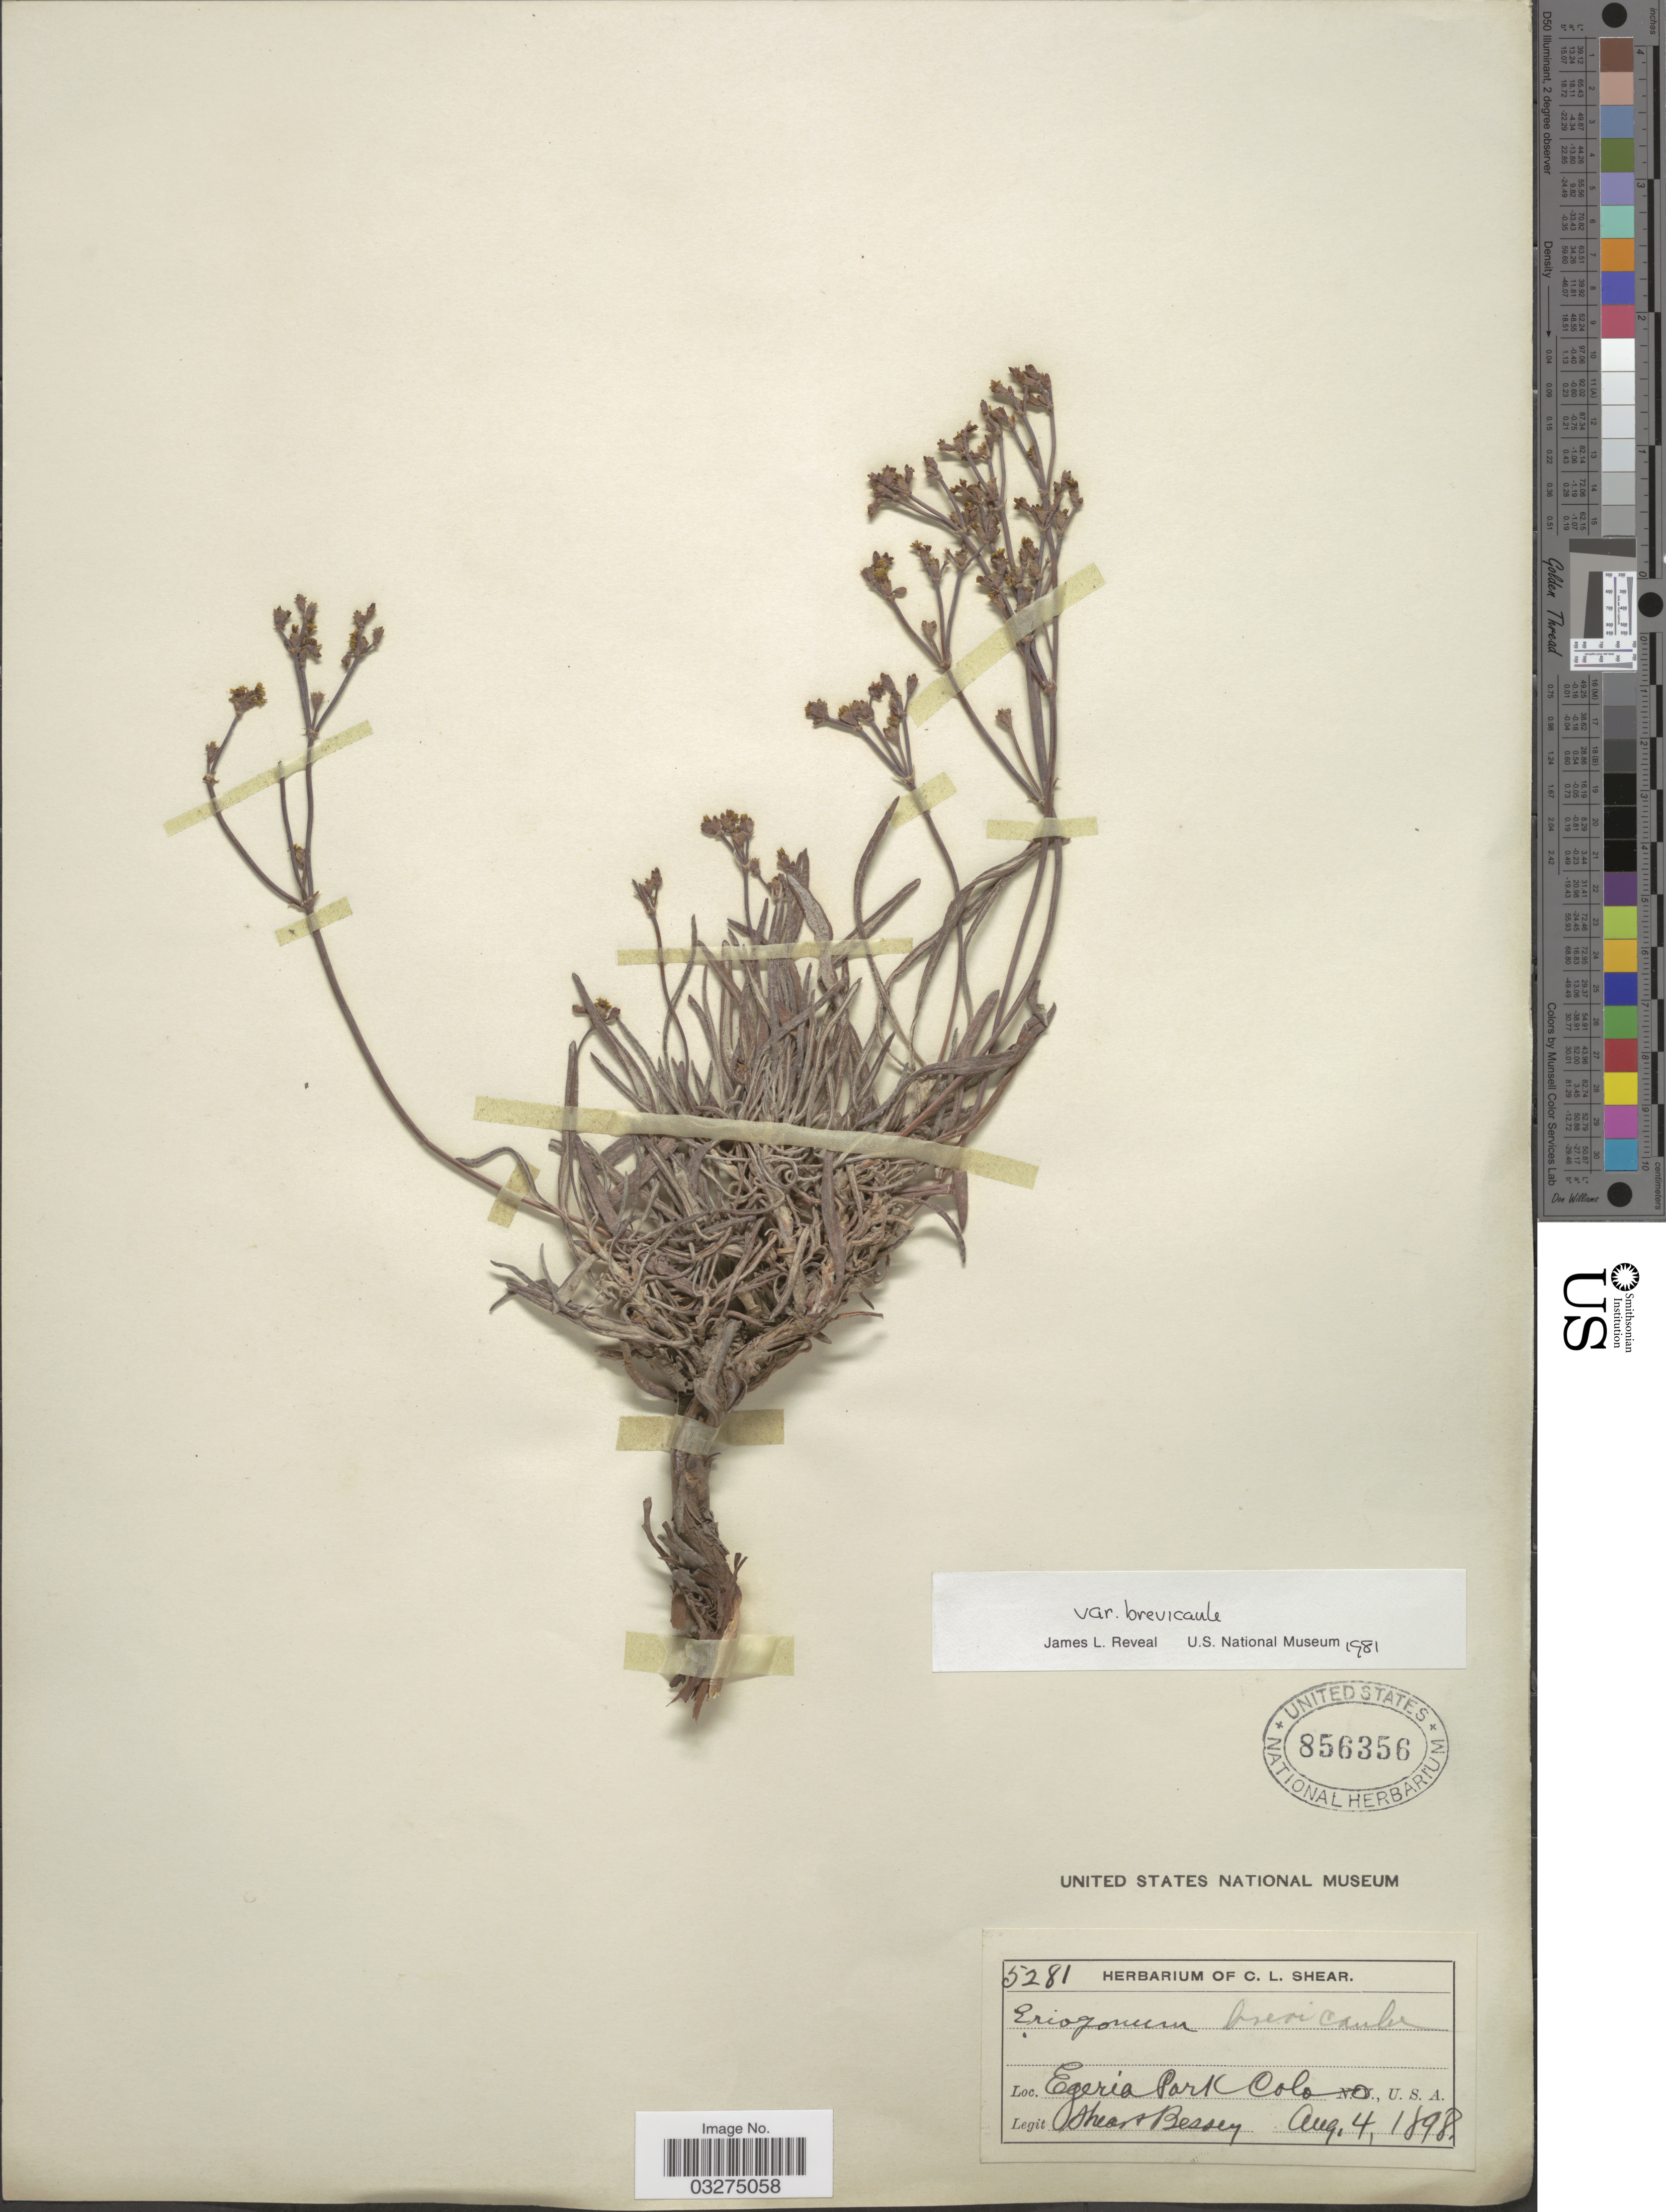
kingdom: Plantae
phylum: Tracheophyta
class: Magnoliopsida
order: Caryophyllales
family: Polygonaceae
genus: Eriogonum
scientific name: Eriogonum brevicaule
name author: Nutt.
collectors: C. L. Shear & -. Bessey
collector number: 5281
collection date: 1898-08-04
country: United States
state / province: Colorado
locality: Egeria Park Colo. U.S.A.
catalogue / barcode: US 856356